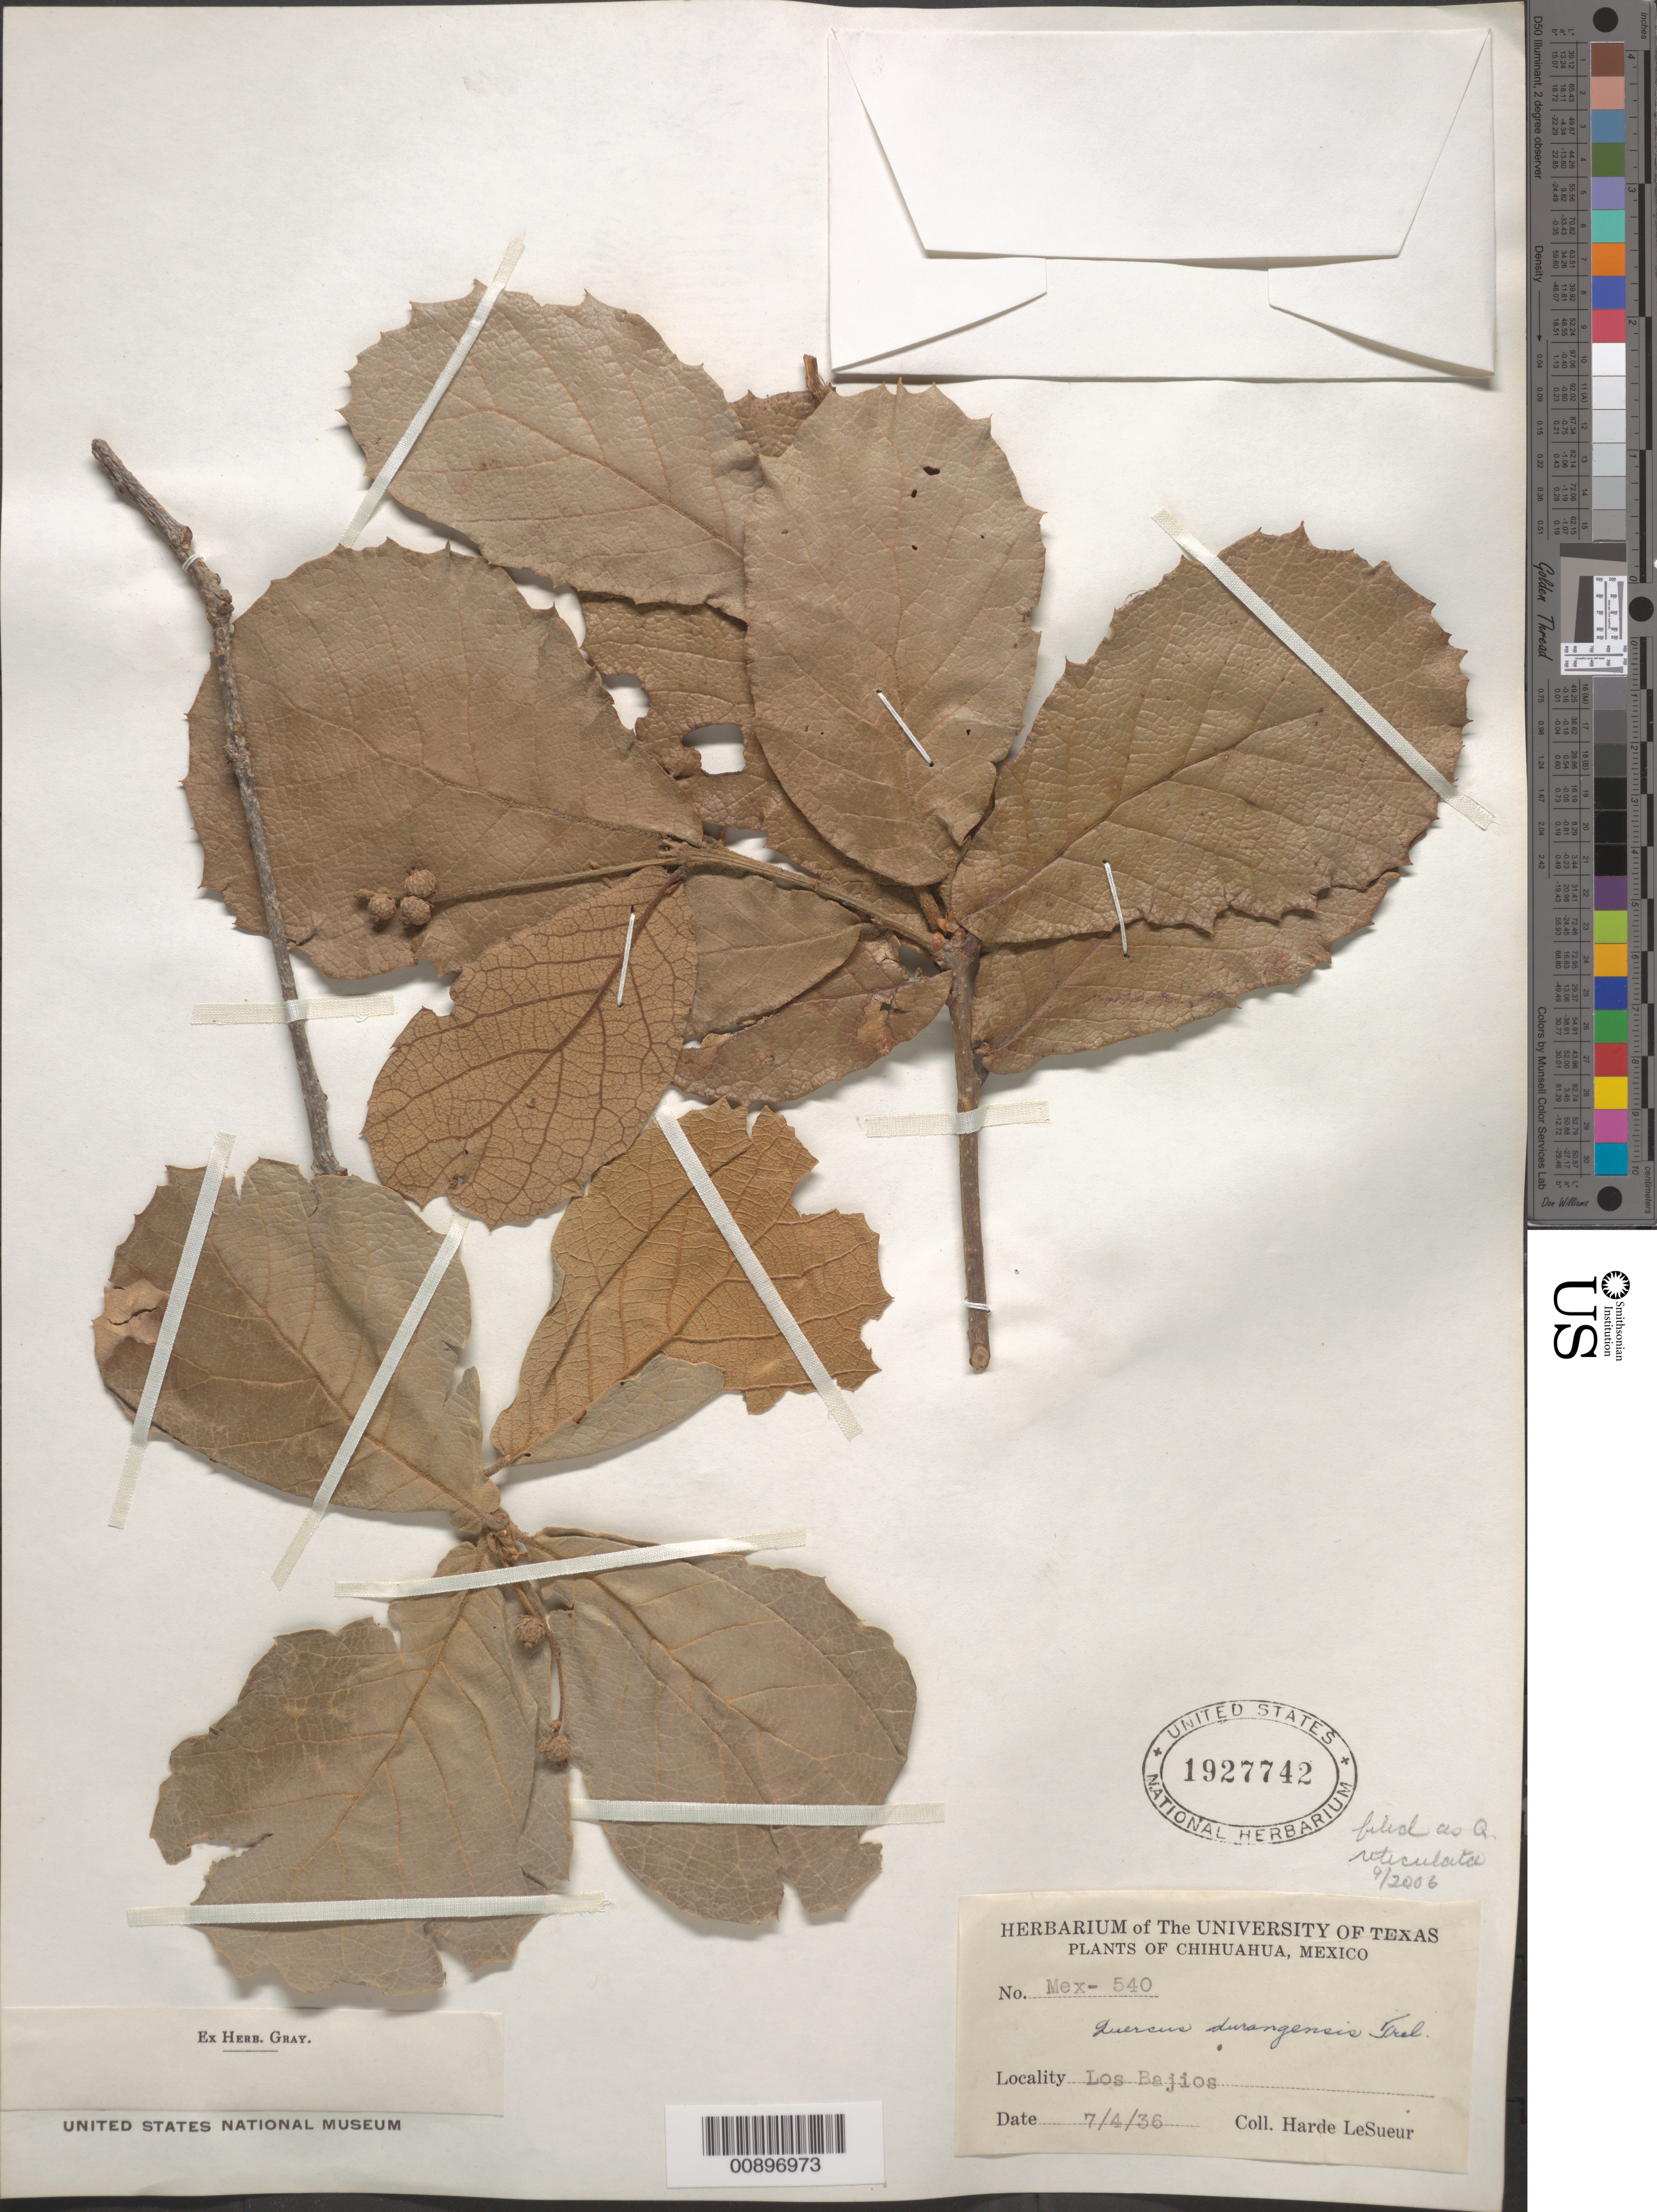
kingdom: Plantae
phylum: Tracheophyta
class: Magnoliopsida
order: Fagales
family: Fagaceae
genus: Quercus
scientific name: Quercus reticulata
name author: Humb. & Bonpl.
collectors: D. H. LeSueur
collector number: Mex - 540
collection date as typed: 04 Jul 1936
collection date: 1936-07-04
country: Mexico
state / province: Chihuahua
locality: Los Bajios.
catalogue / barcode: US 1927742